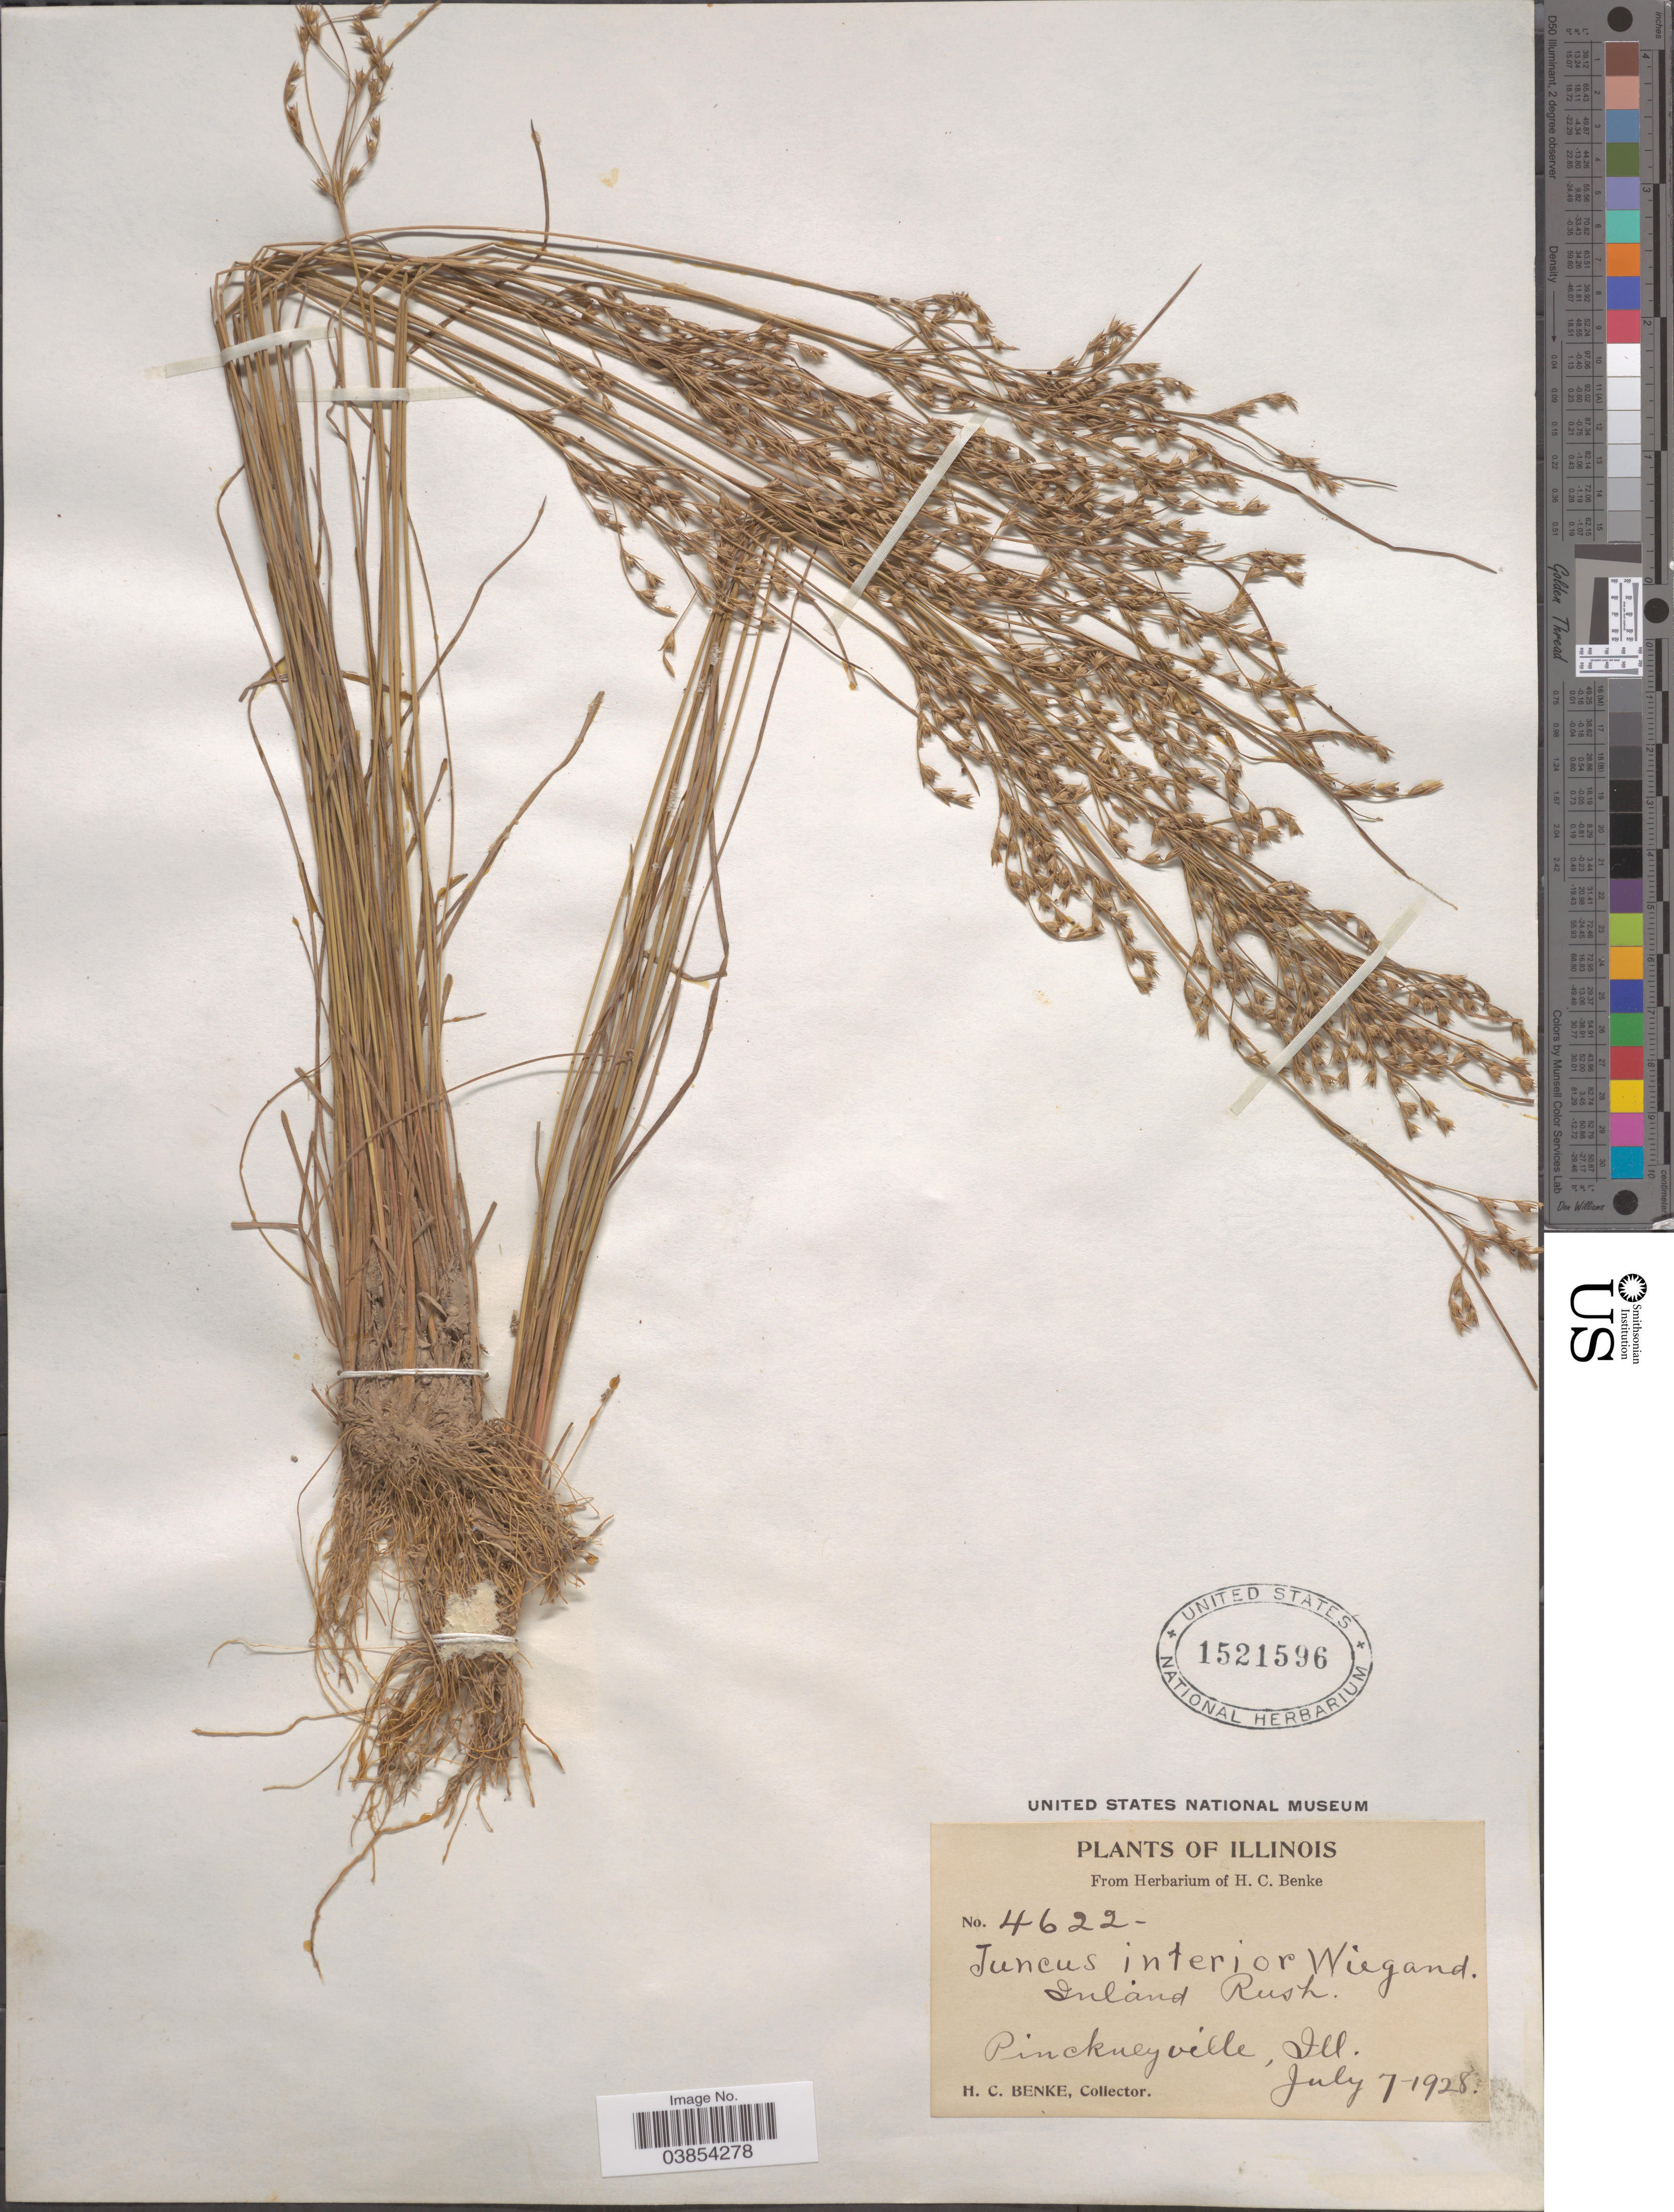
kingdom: Plantae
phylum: Tracheophyta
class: Liliopsida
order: Poales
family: Juncaceae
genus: Juncus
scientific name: Juncus interior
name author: Wiegand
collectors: H. Benke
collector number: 4622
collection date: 1928-07-07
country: United States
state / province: Illinois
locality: Inland Rush. Pinckneyville.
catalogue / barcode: US 1521596